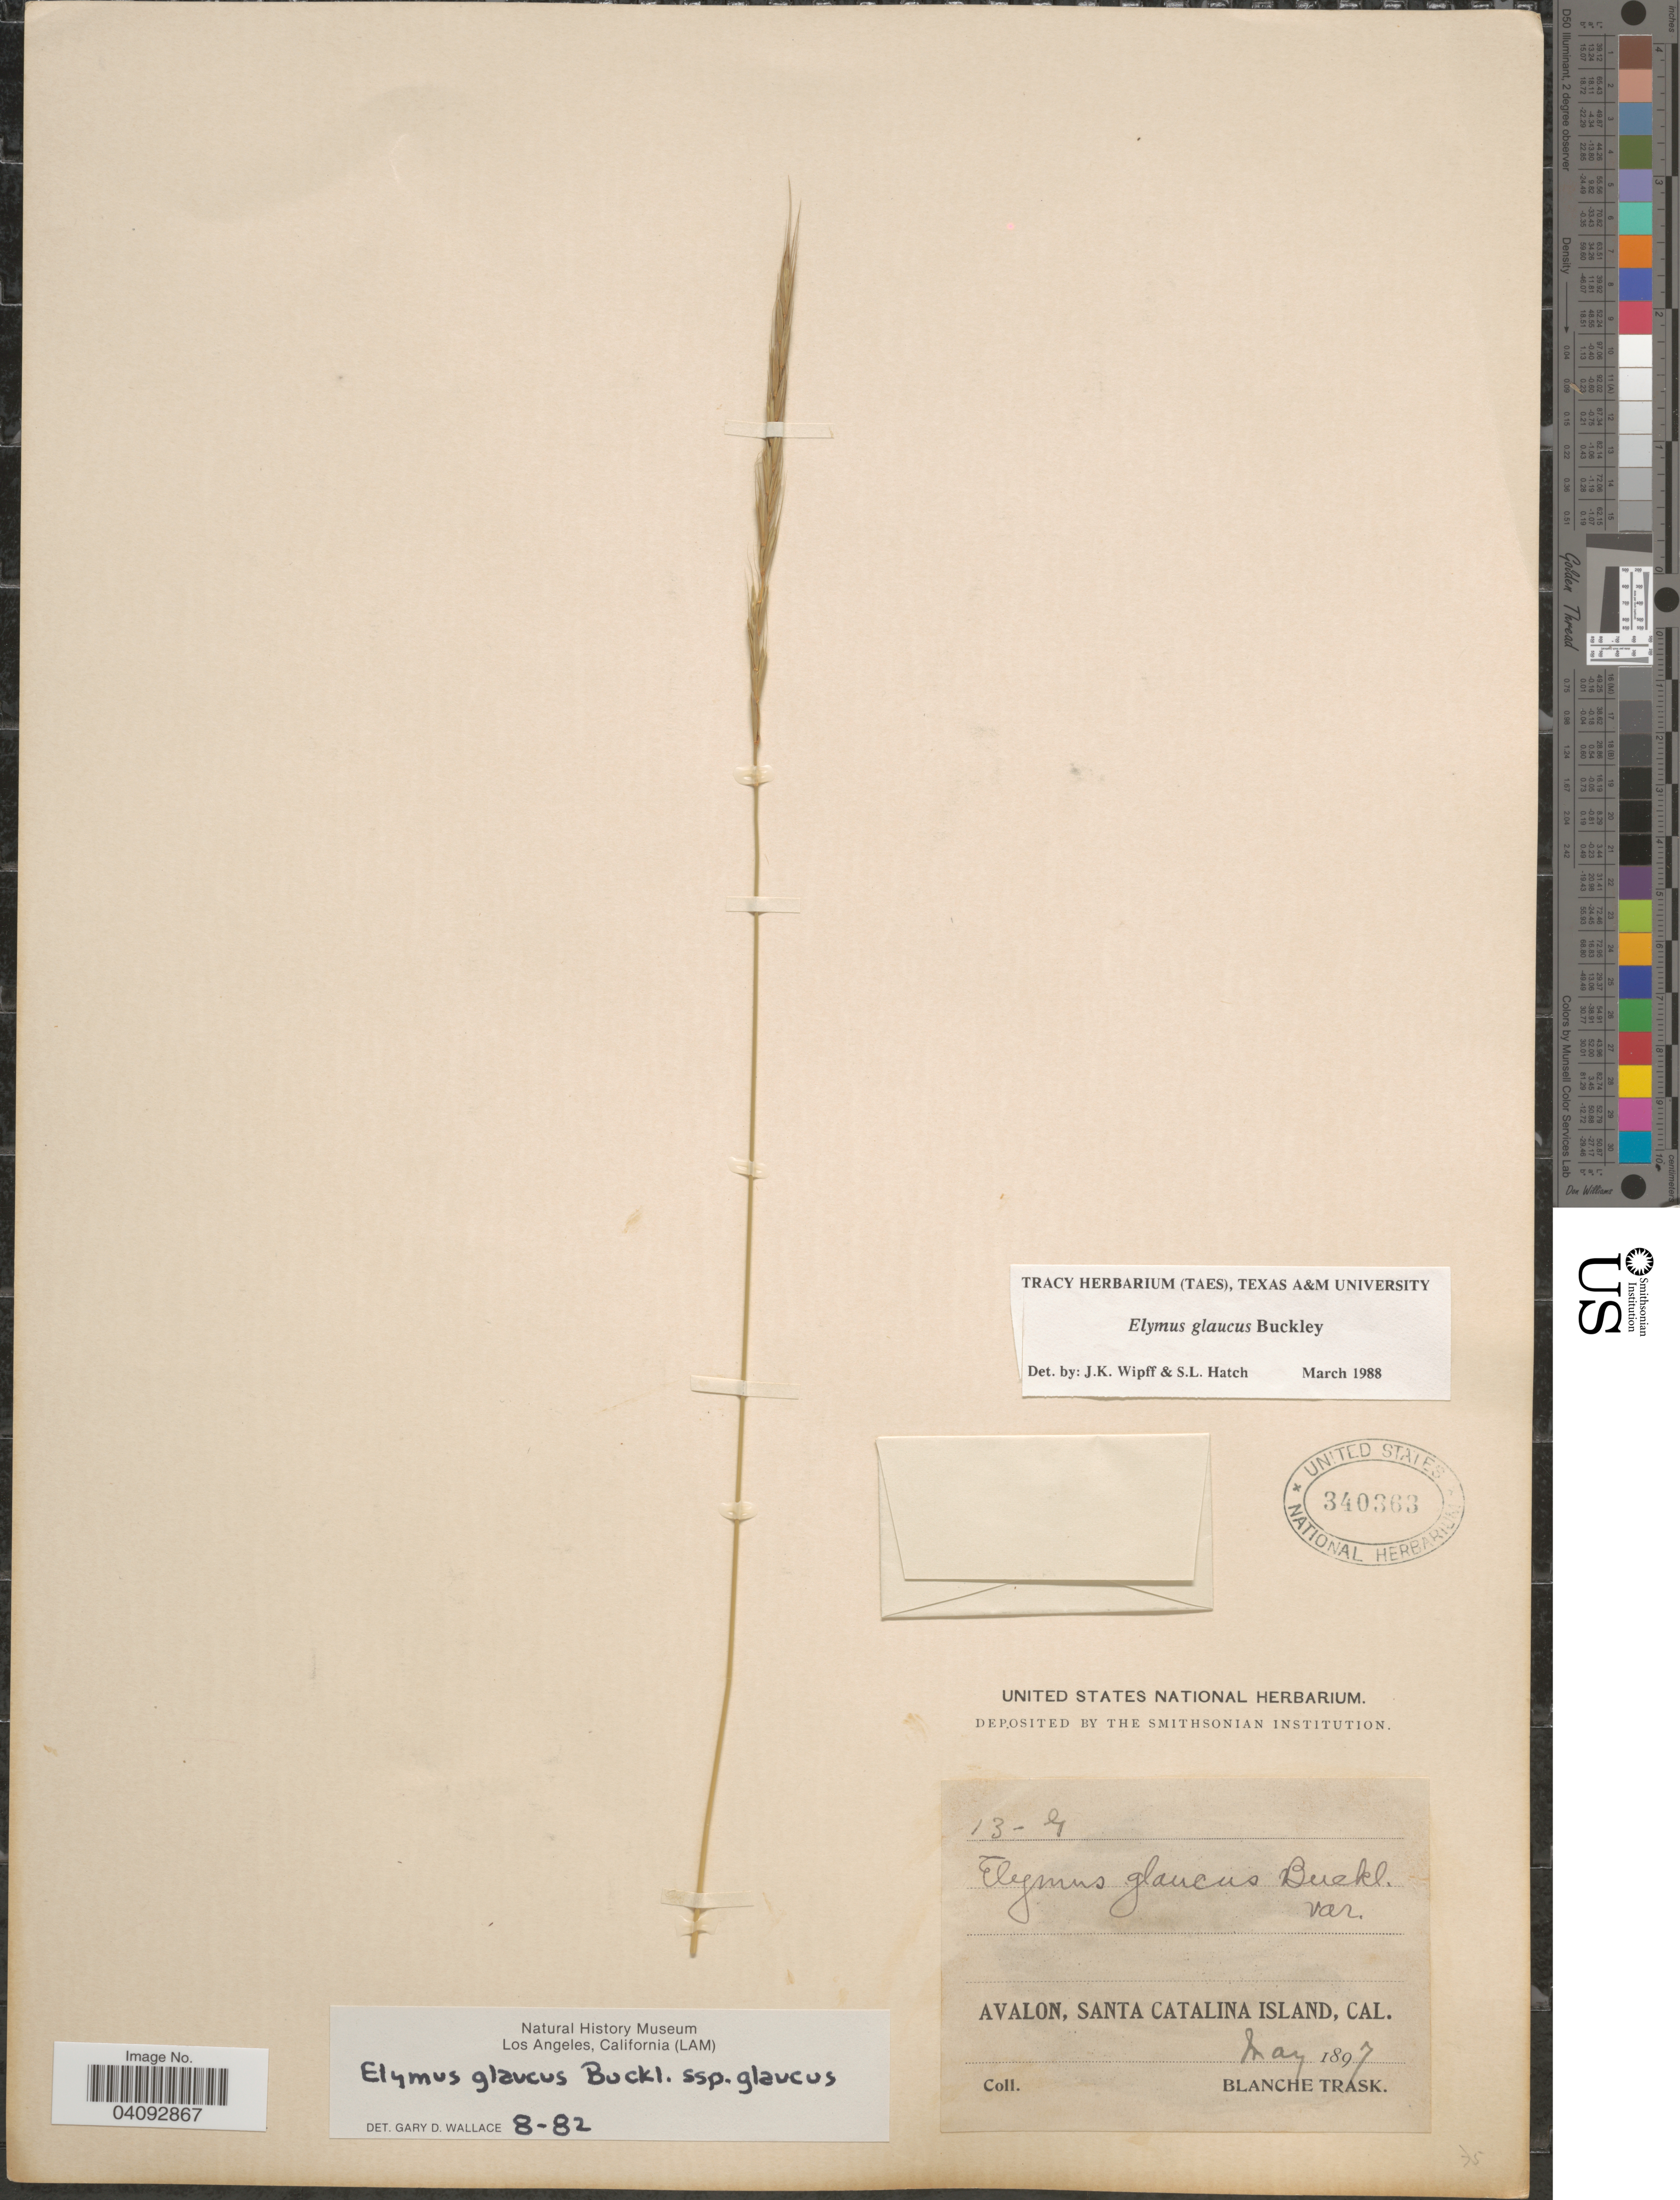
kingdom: Plantae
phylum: Tracheophyta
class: Liliopsida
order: Poales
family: Poaceae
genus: Elymus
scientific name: Elymus glaucus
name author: Buckley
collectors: B. Trask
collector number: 13-G*?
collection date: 1897-05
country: United States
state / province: California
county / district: Los Angeles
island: Santa Catalina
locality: Avalon, Santa Catalina Island.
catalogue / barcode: US 340363